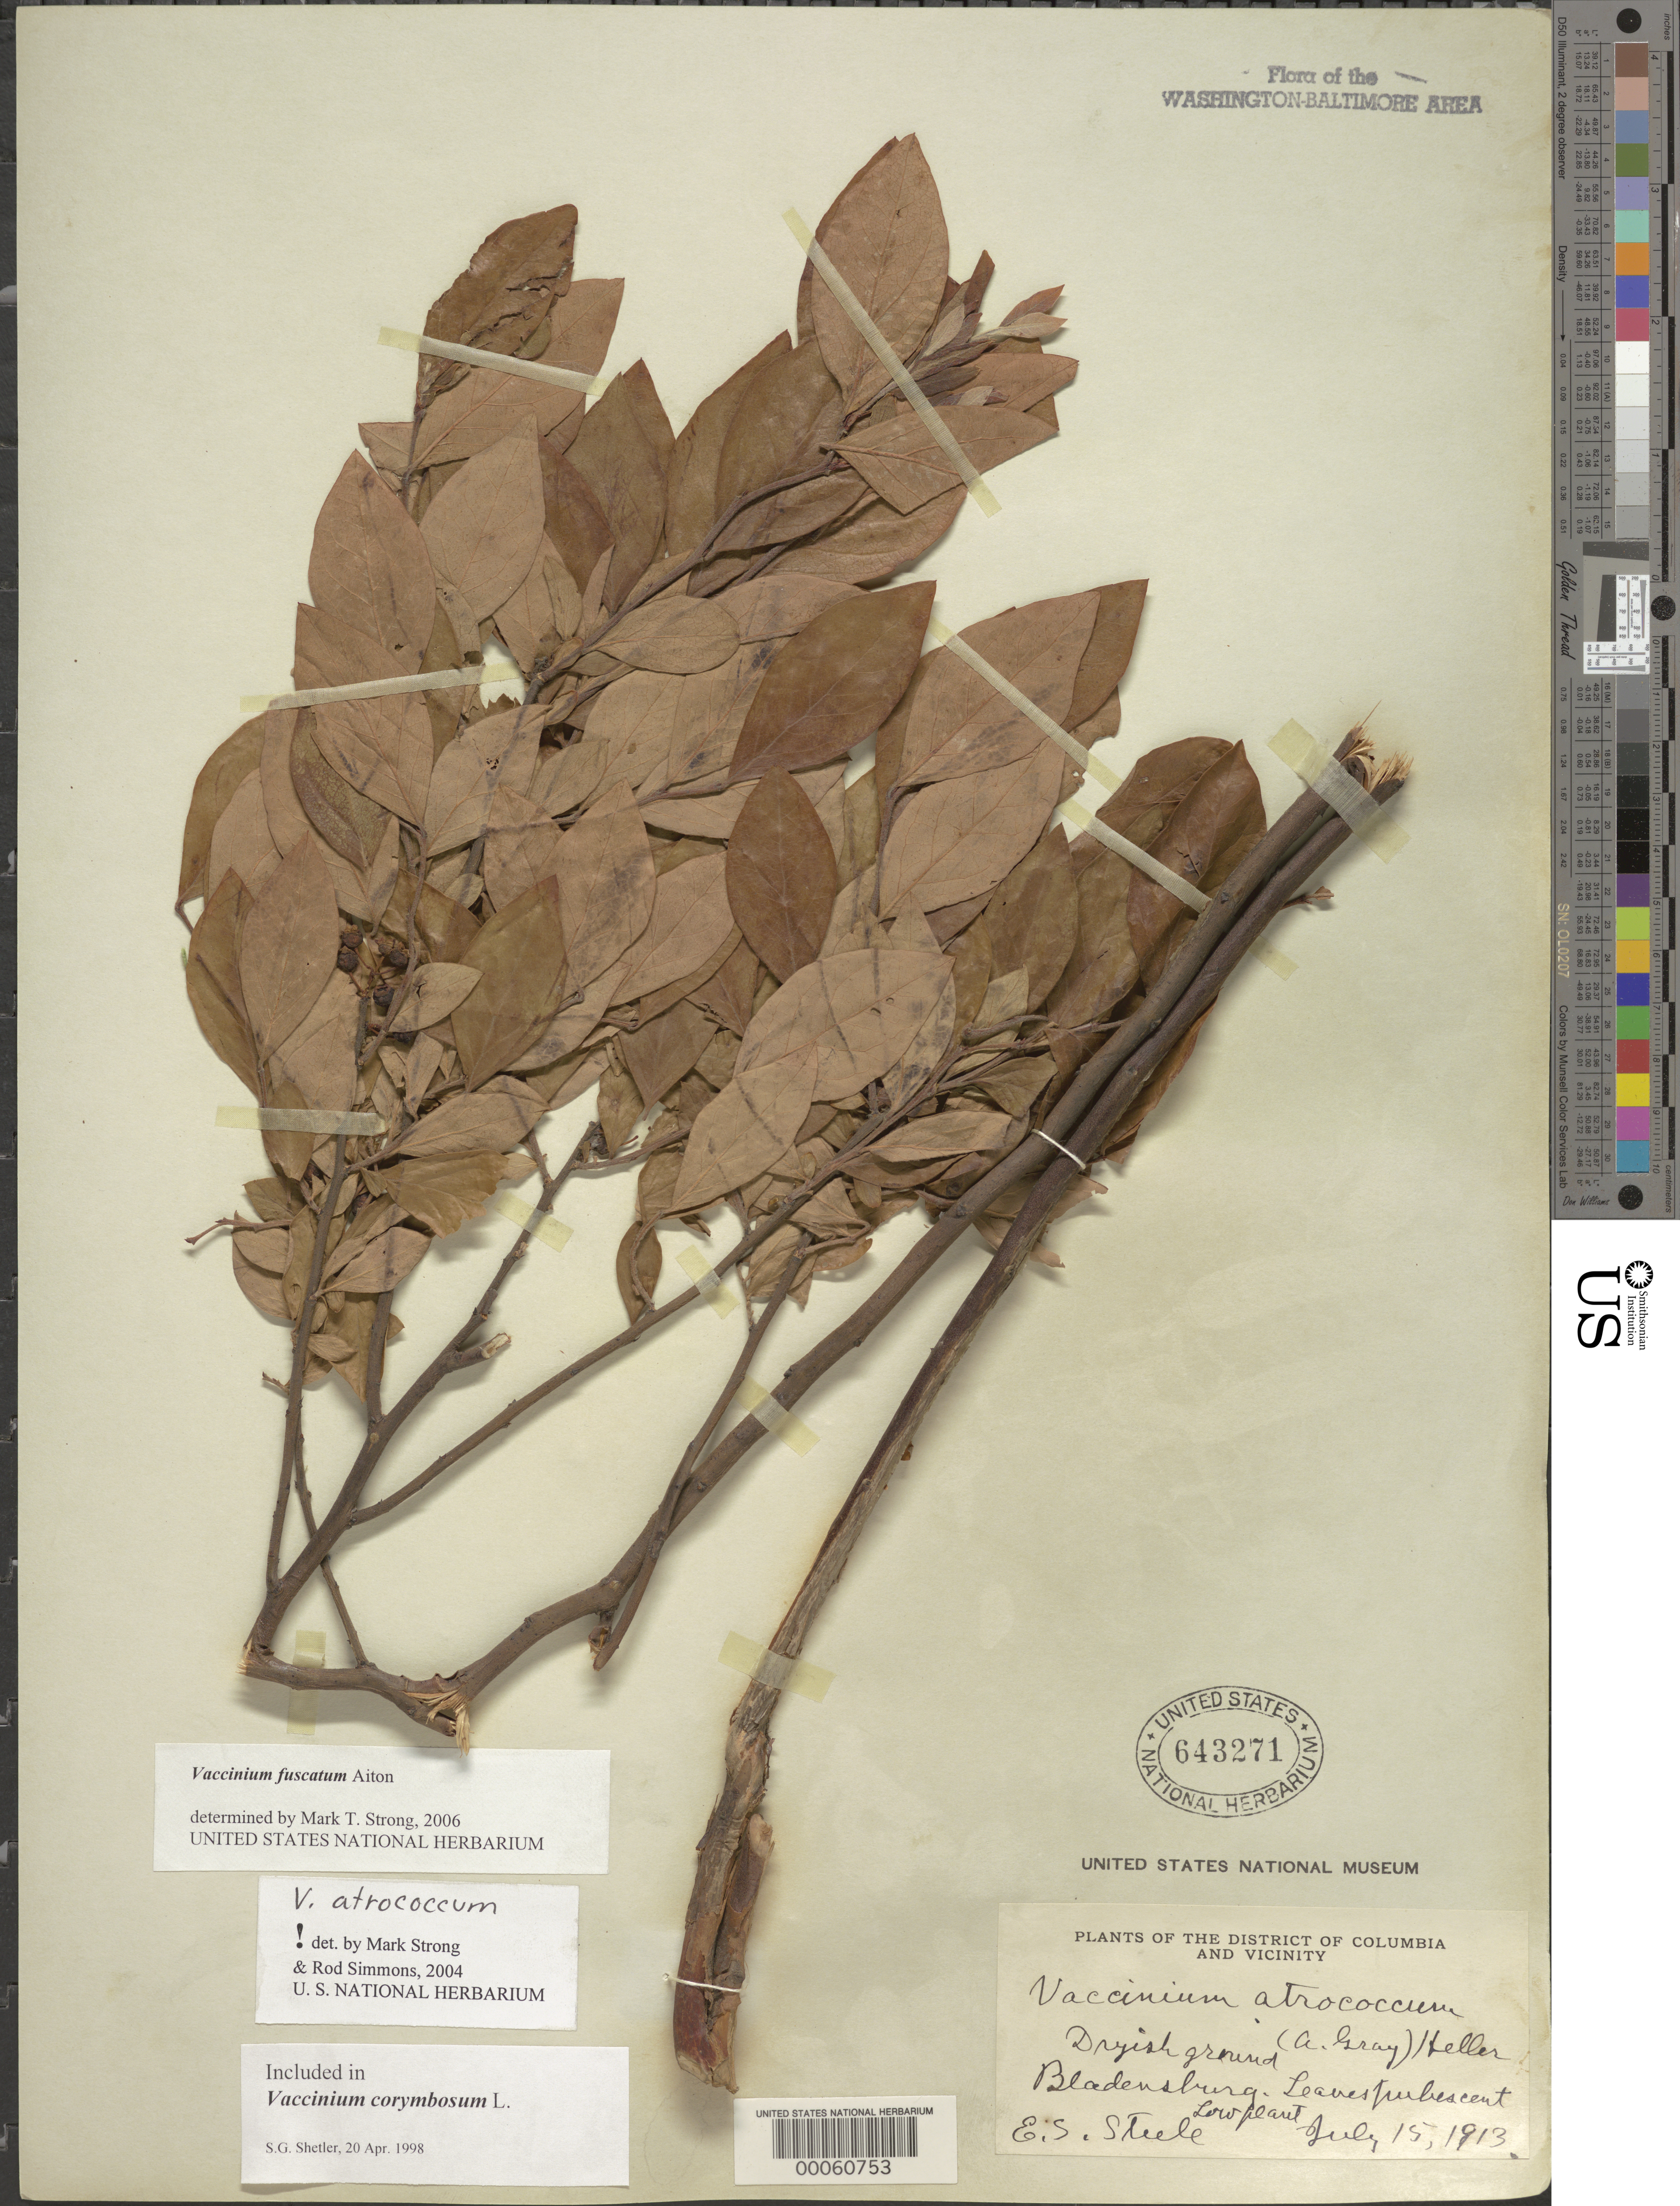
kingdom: Plantae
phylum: Tracheophyta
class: Magnoliopsida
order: Ericales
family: Ericaceae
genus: Vaccinium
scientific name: Vaccinium corymbosum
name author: L.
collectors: E. Steele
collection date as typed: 15 Jul 1913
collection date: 1913-07-15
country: United States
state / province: Maryland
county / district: Prince George's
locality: Bladensburg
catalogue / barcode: US 643271